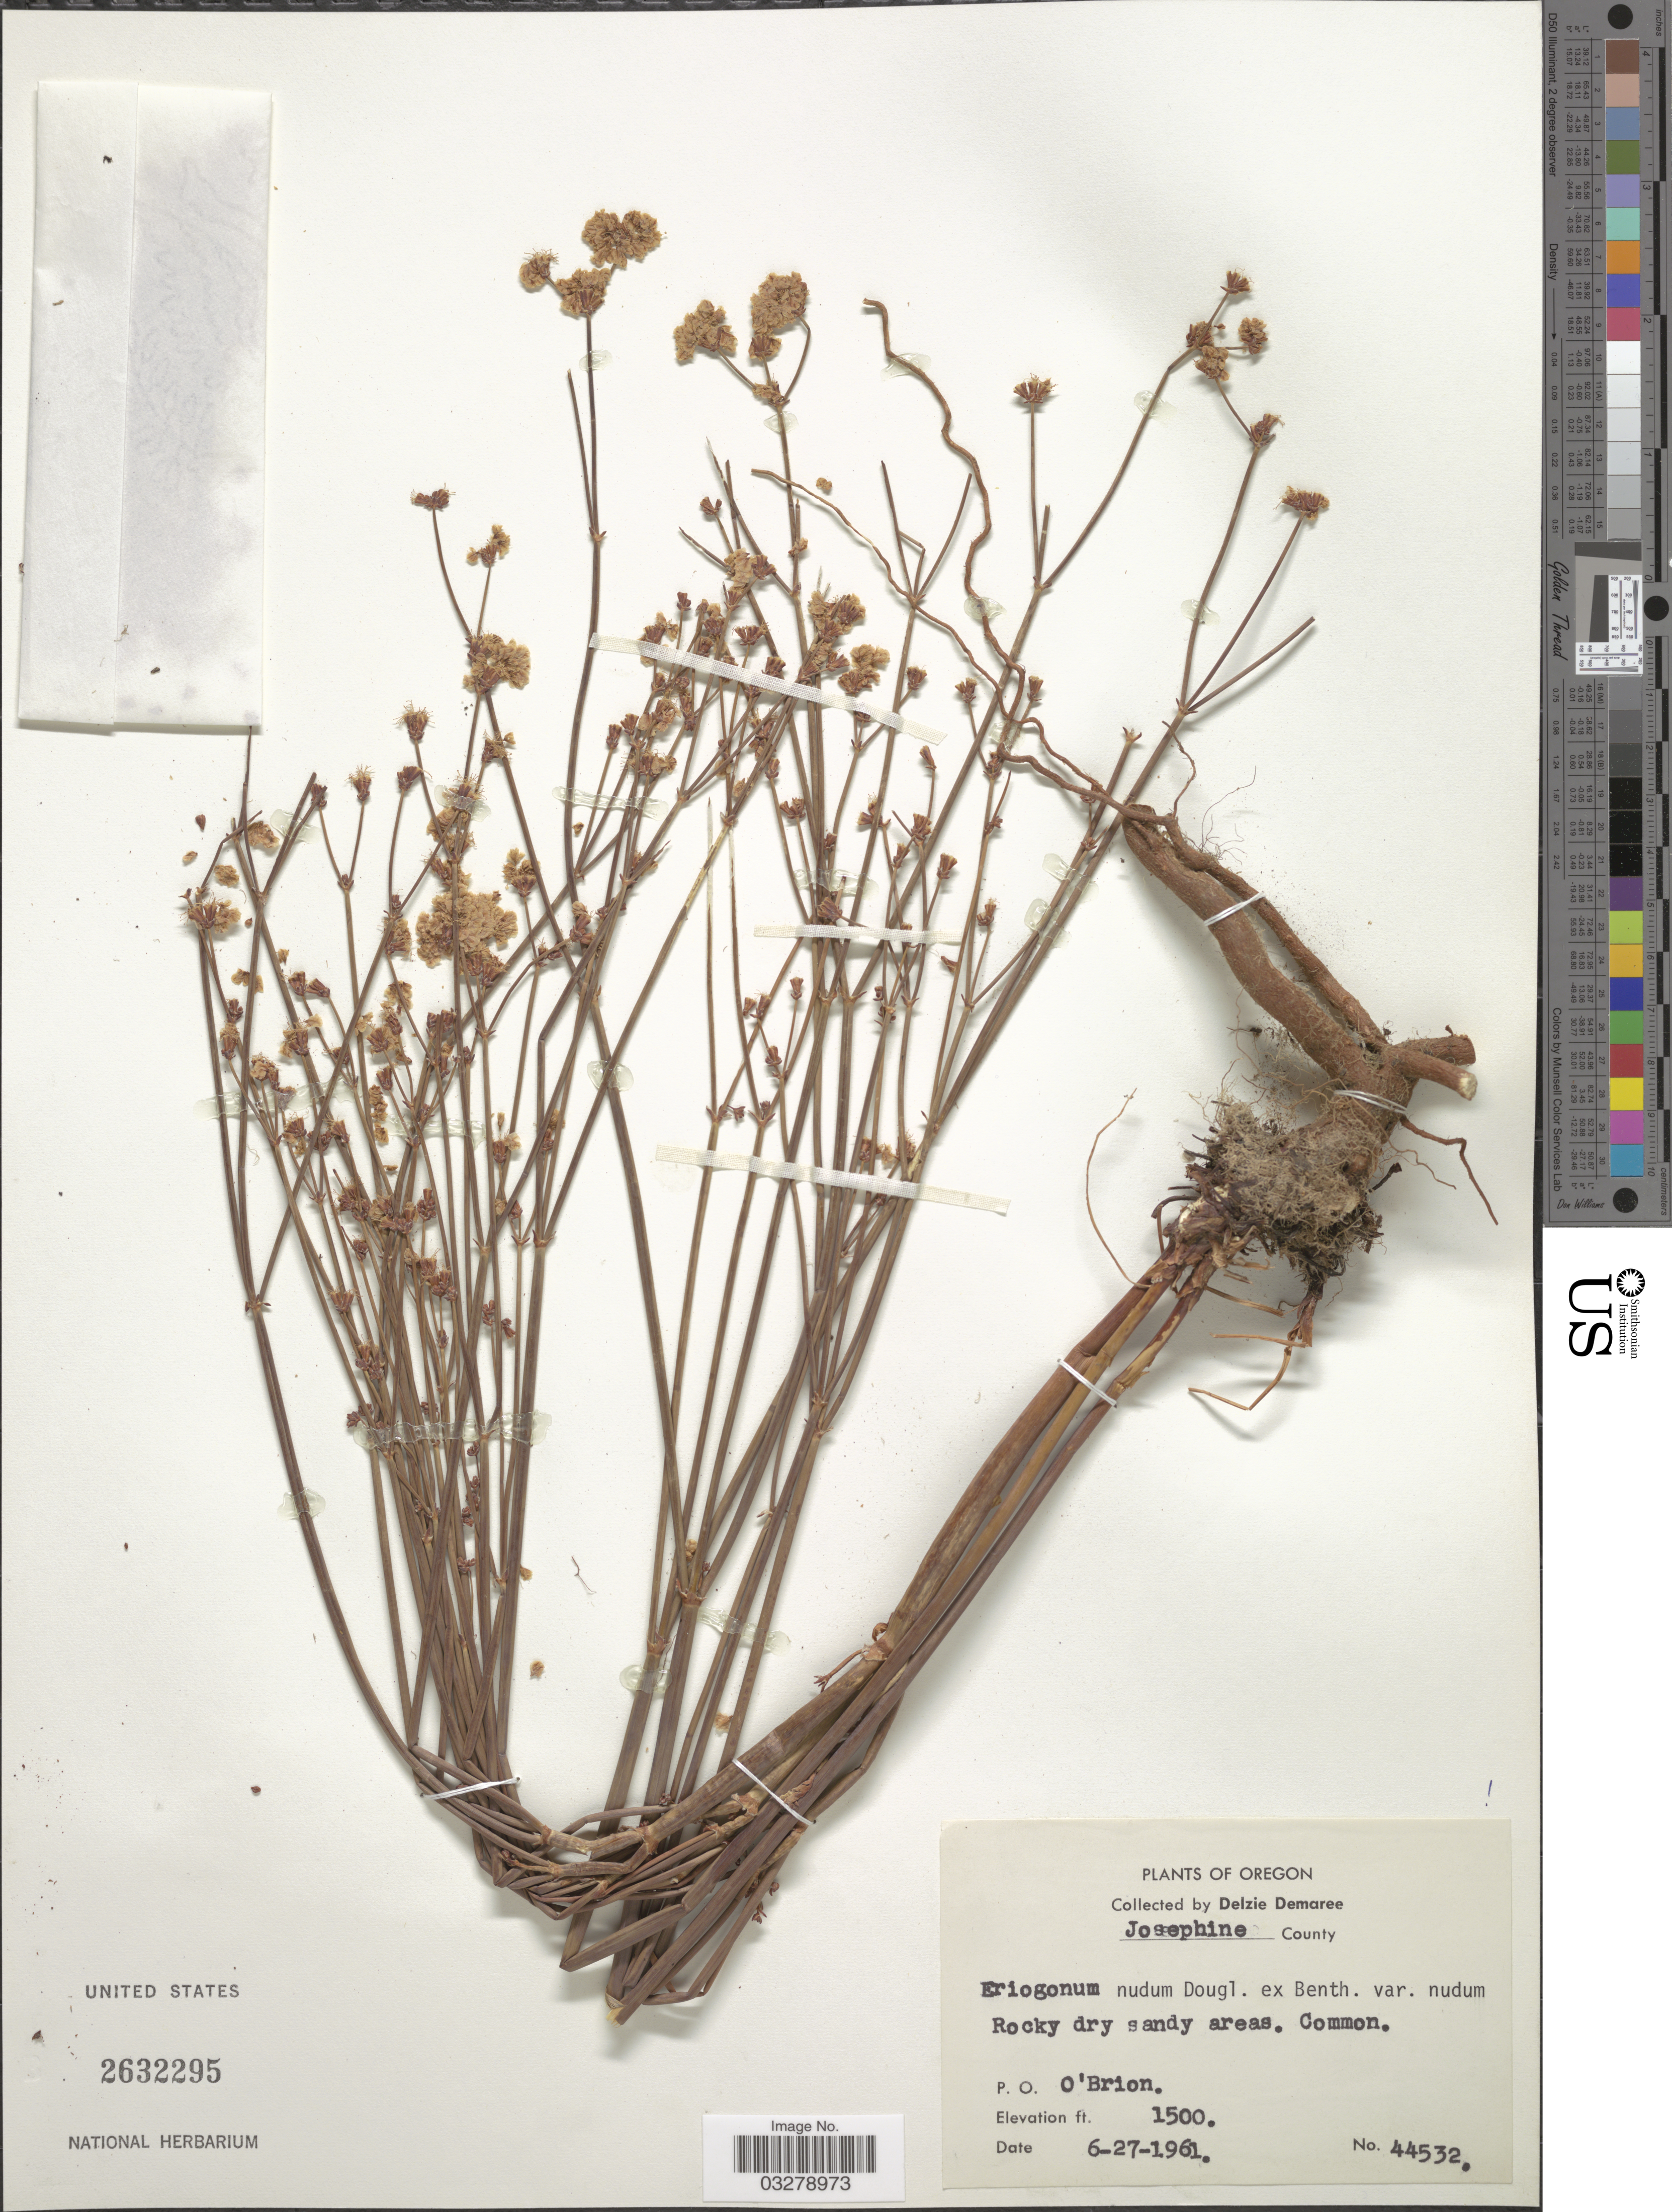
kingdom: Plantae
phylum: Tracheophyta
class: Magnoliopsida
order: Caryophyllales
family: Polygonaceae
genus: Eriogonum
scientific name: Eriogonum nudum var. nudum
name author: Douglas ex Benth.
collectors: D. Demaree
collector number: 44532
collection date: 1961-06-27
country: United States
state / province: Oregon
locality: Josephine County, P.O. O'Brion.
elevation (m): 457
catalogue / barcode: US 2632295